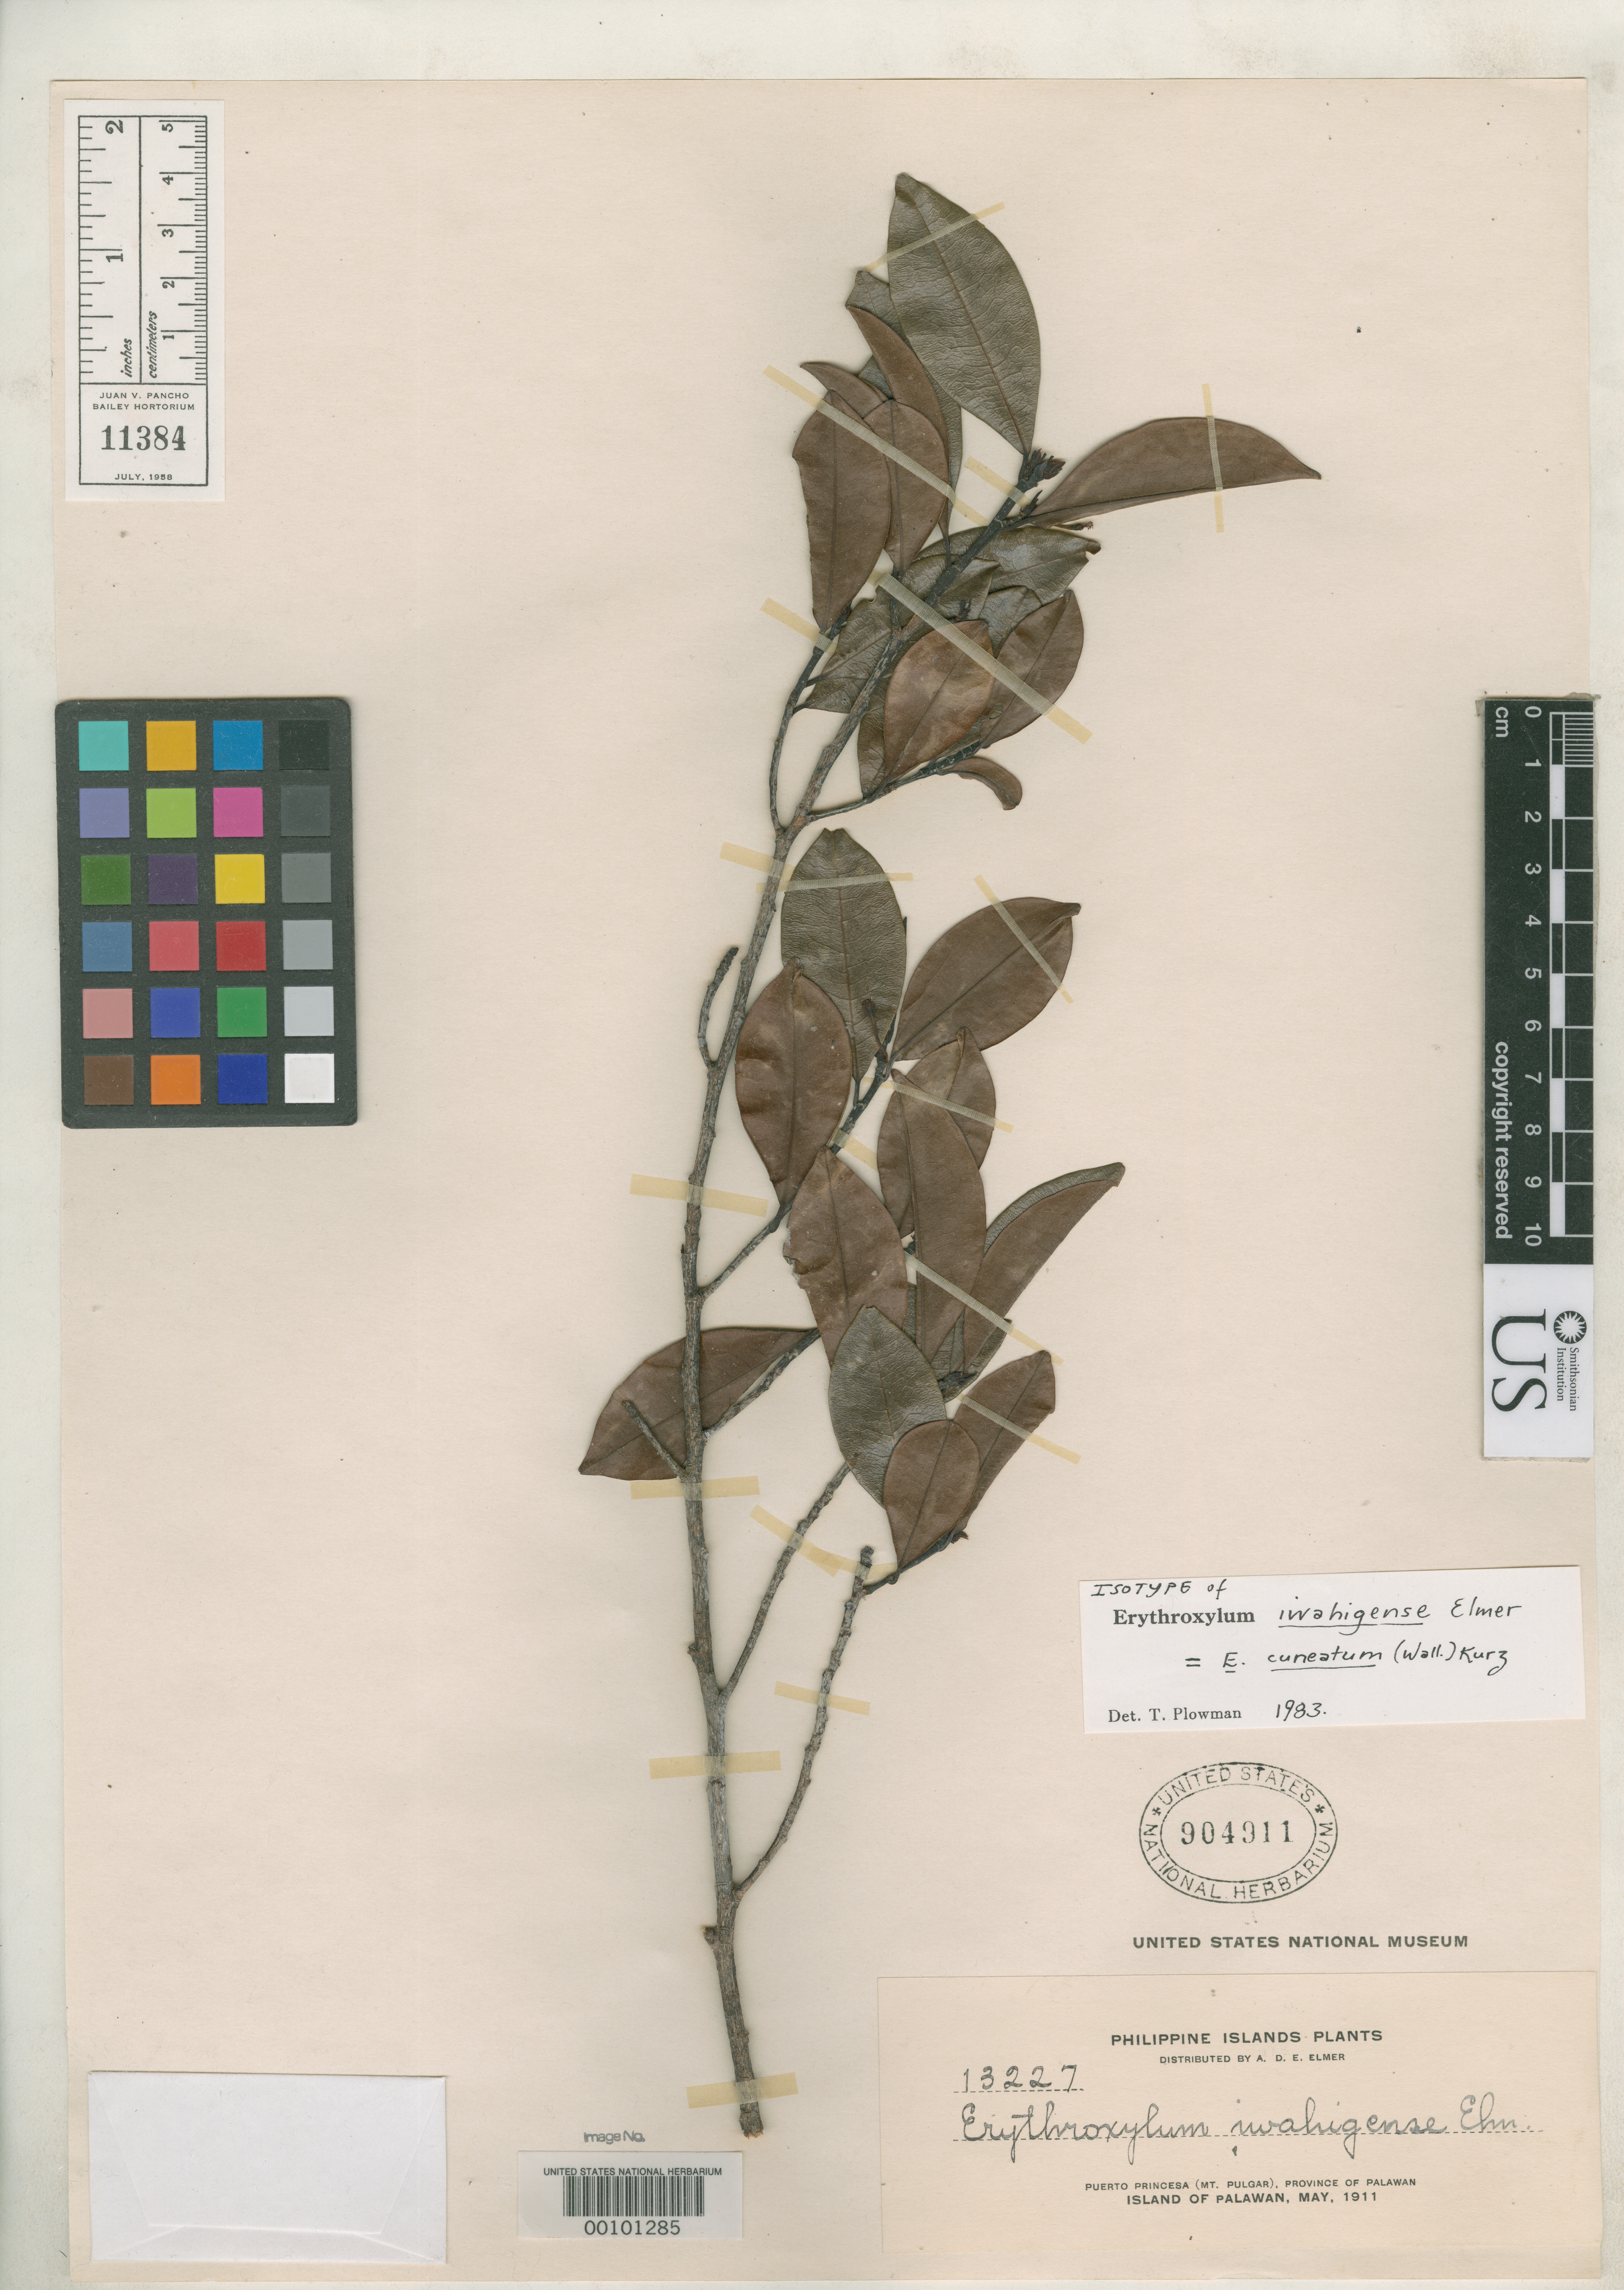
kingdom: Plantae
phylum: Tracheophyta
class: Magnoliopsida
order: Malpighiales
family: Erythroxylaceae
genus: Erythroxylum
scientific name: Erythroxylum iwahigense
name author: Elmer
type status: Isotype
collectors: A. D. E. Elmer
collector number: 13227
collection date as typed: May 1911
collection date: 1911-05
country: Philippines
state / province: Mimaropa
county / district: Palawan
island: Palawan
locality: Puerto Princesca, Mt. Pulgar.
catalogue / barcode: US 904911